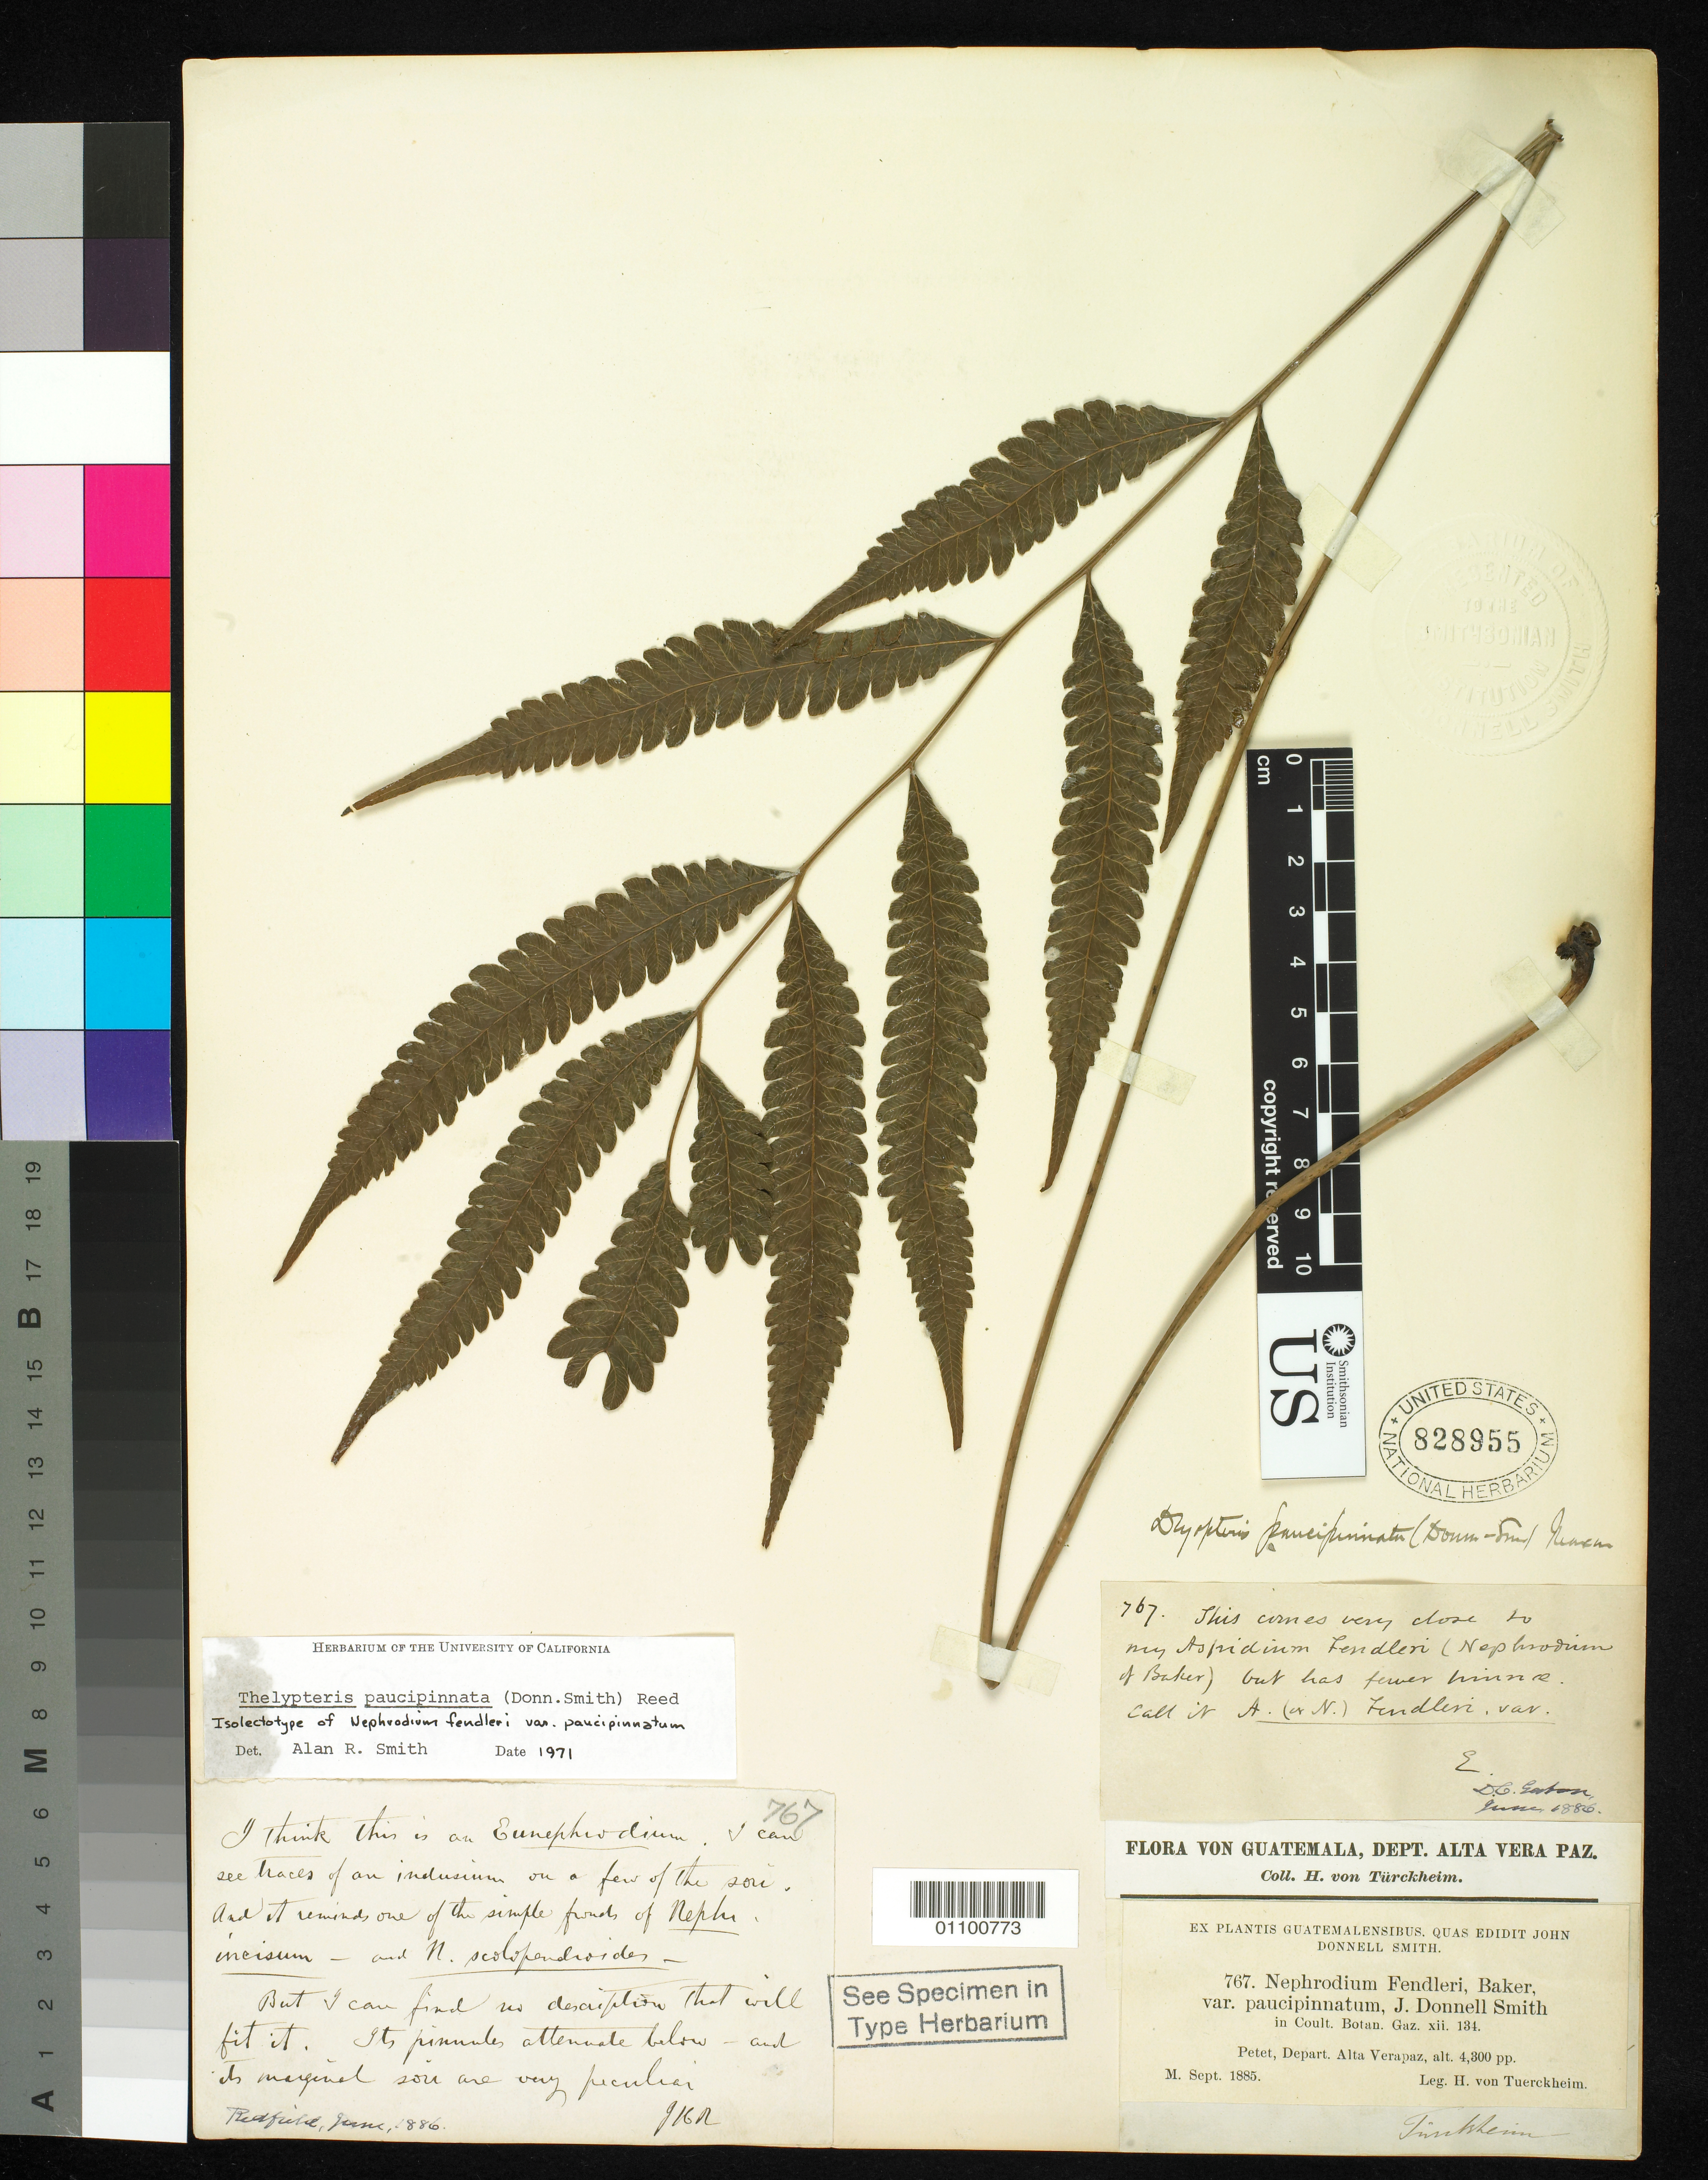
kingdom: Plantae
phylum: Tracheophyta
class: Polypodiopsida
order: Polypodiales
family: Dryopteridaceae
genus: Nephrodium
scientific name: Nephrodium fendleri var. paucipinnatum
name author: Donn. Sm.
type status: Isolectotype; Syntype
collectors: H. von Türckheim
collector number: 767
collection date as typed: Sep 1885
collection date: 1885-09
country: Guatemala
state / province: Alta Verapaz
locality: Petet.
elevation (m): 1311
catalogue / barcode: US 828955